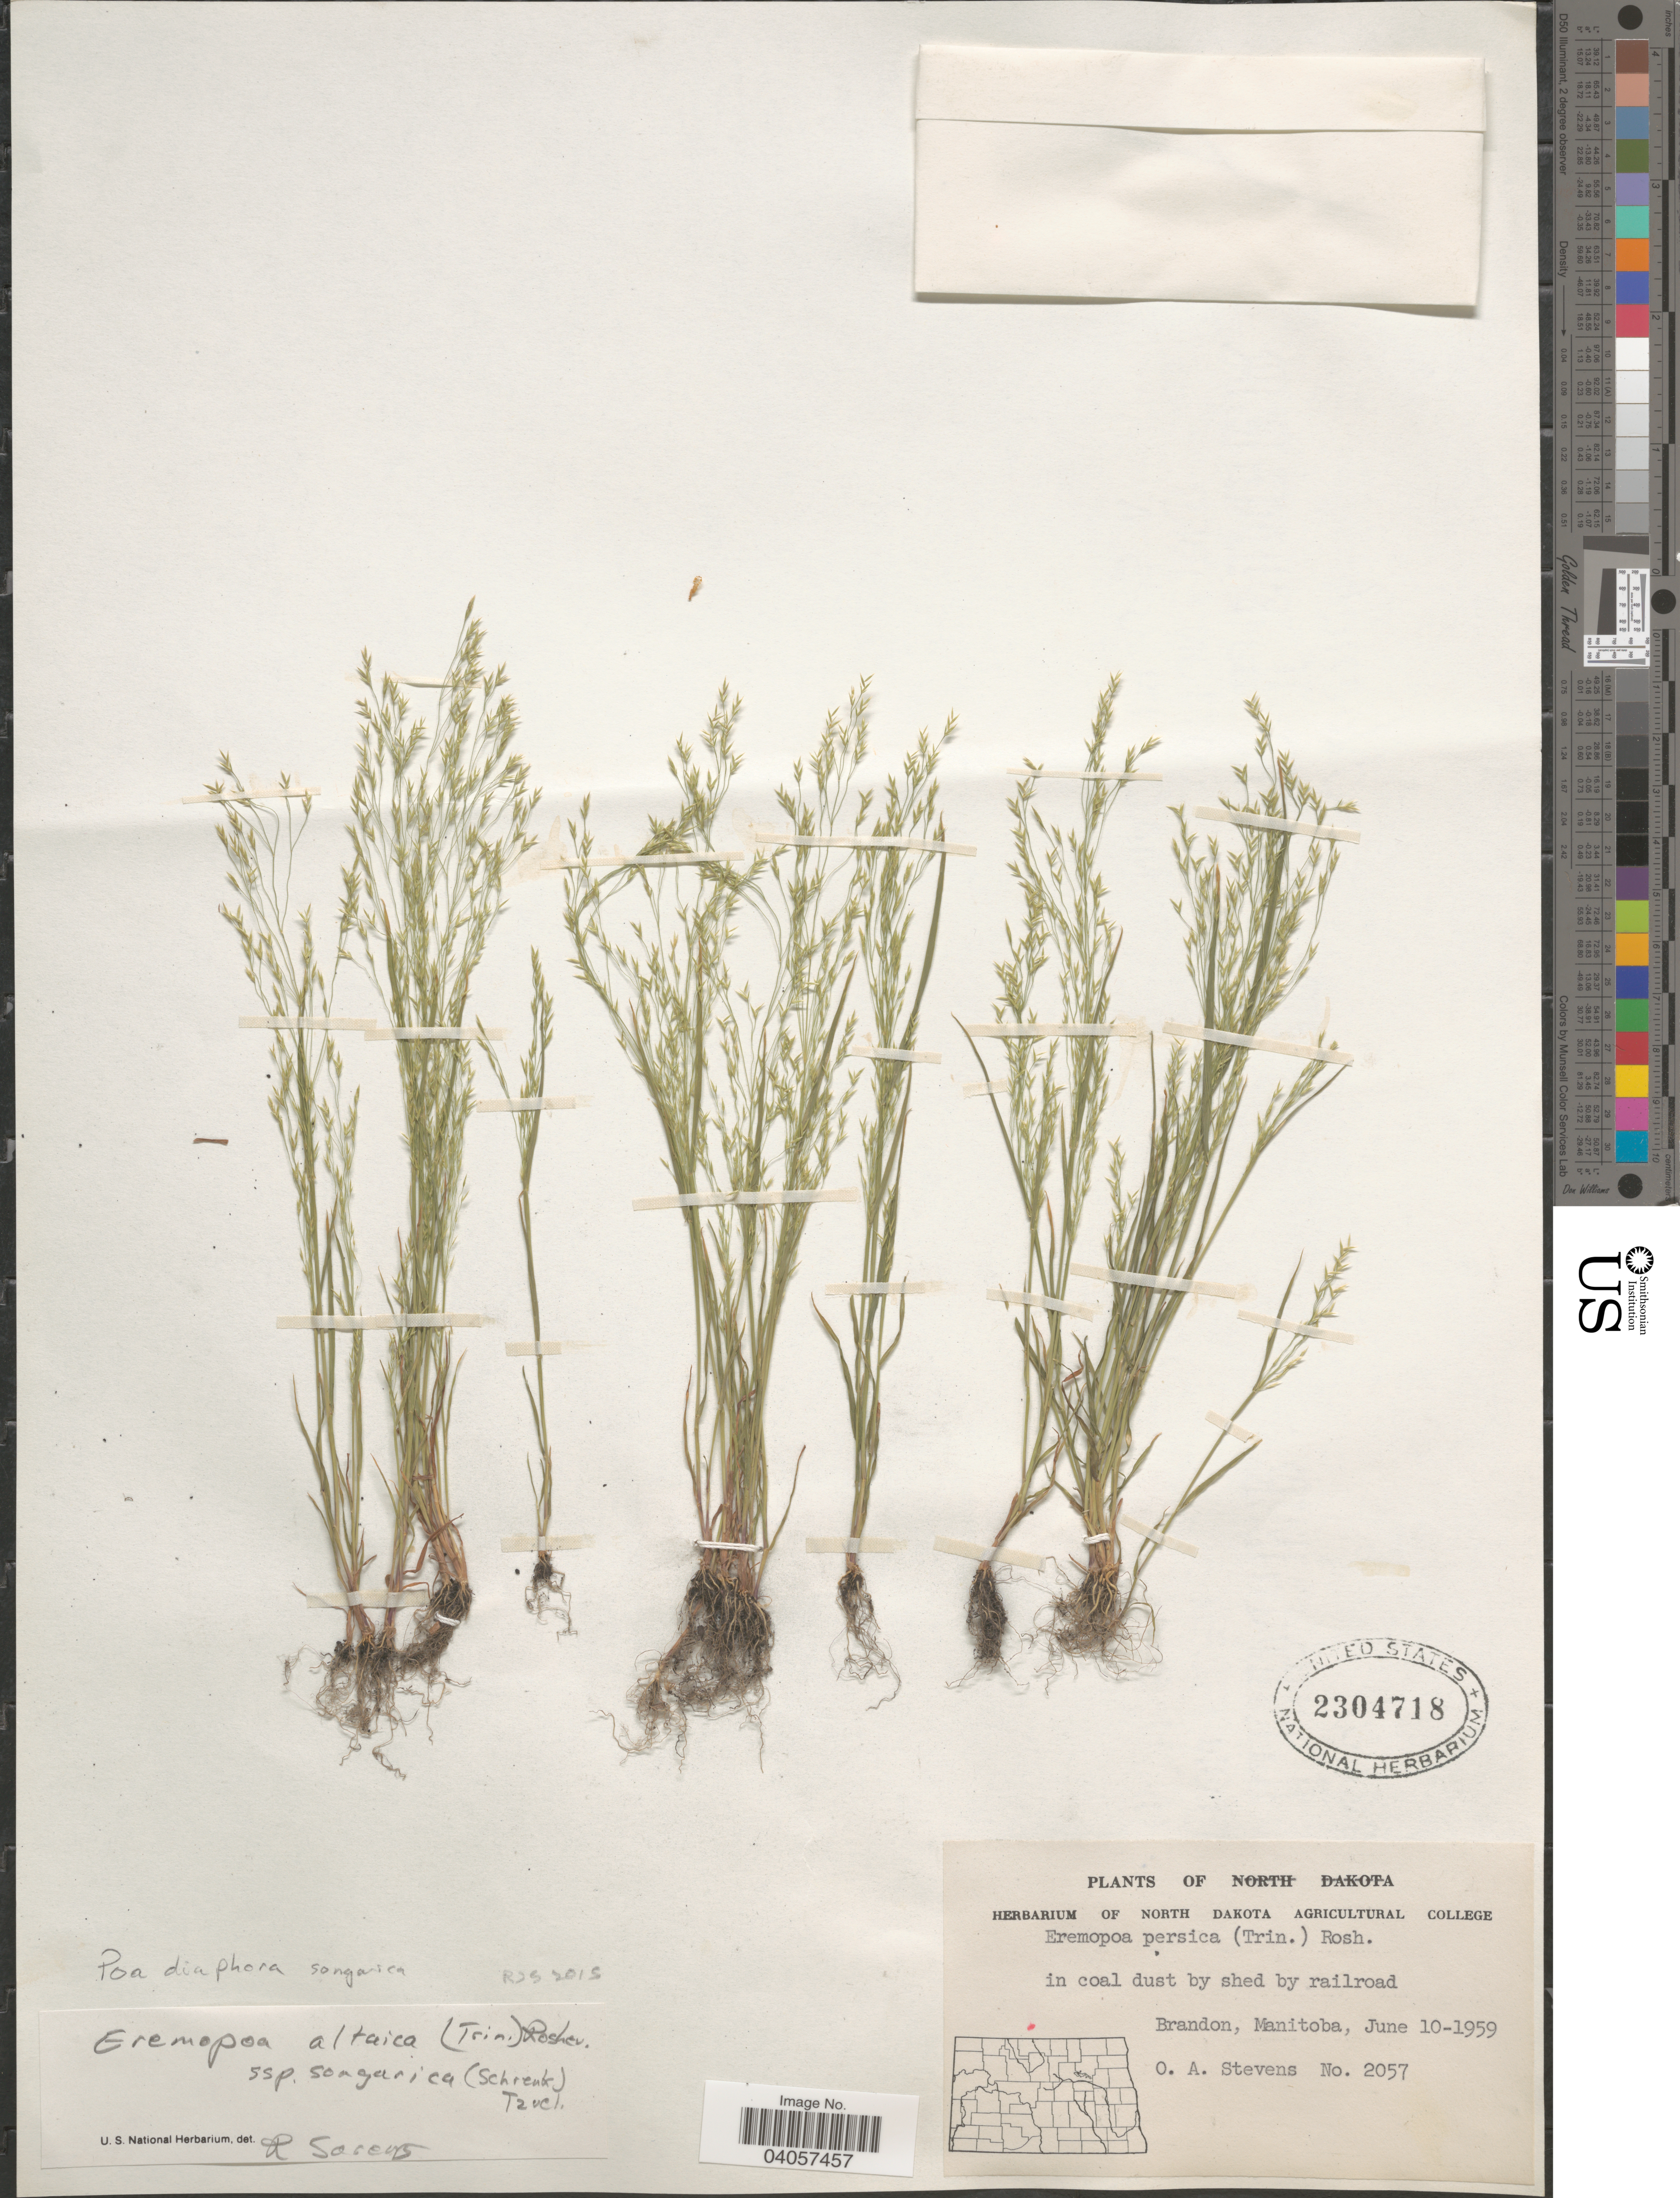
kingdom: Plantae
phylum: Tracheophyta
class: Liliopsida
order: Poales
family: Poaceae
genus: Poa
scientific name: Poa diaphora subsp. songarica (Fisch. & C.A. Mey.) comb. ined.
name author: (Fisch. & C.A. Mey.)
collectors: O. A. Stevens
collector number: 2057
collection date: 1959-06-10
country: Canada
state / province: Manitoba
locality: By railroad Brandon.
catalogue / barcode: US 2304718